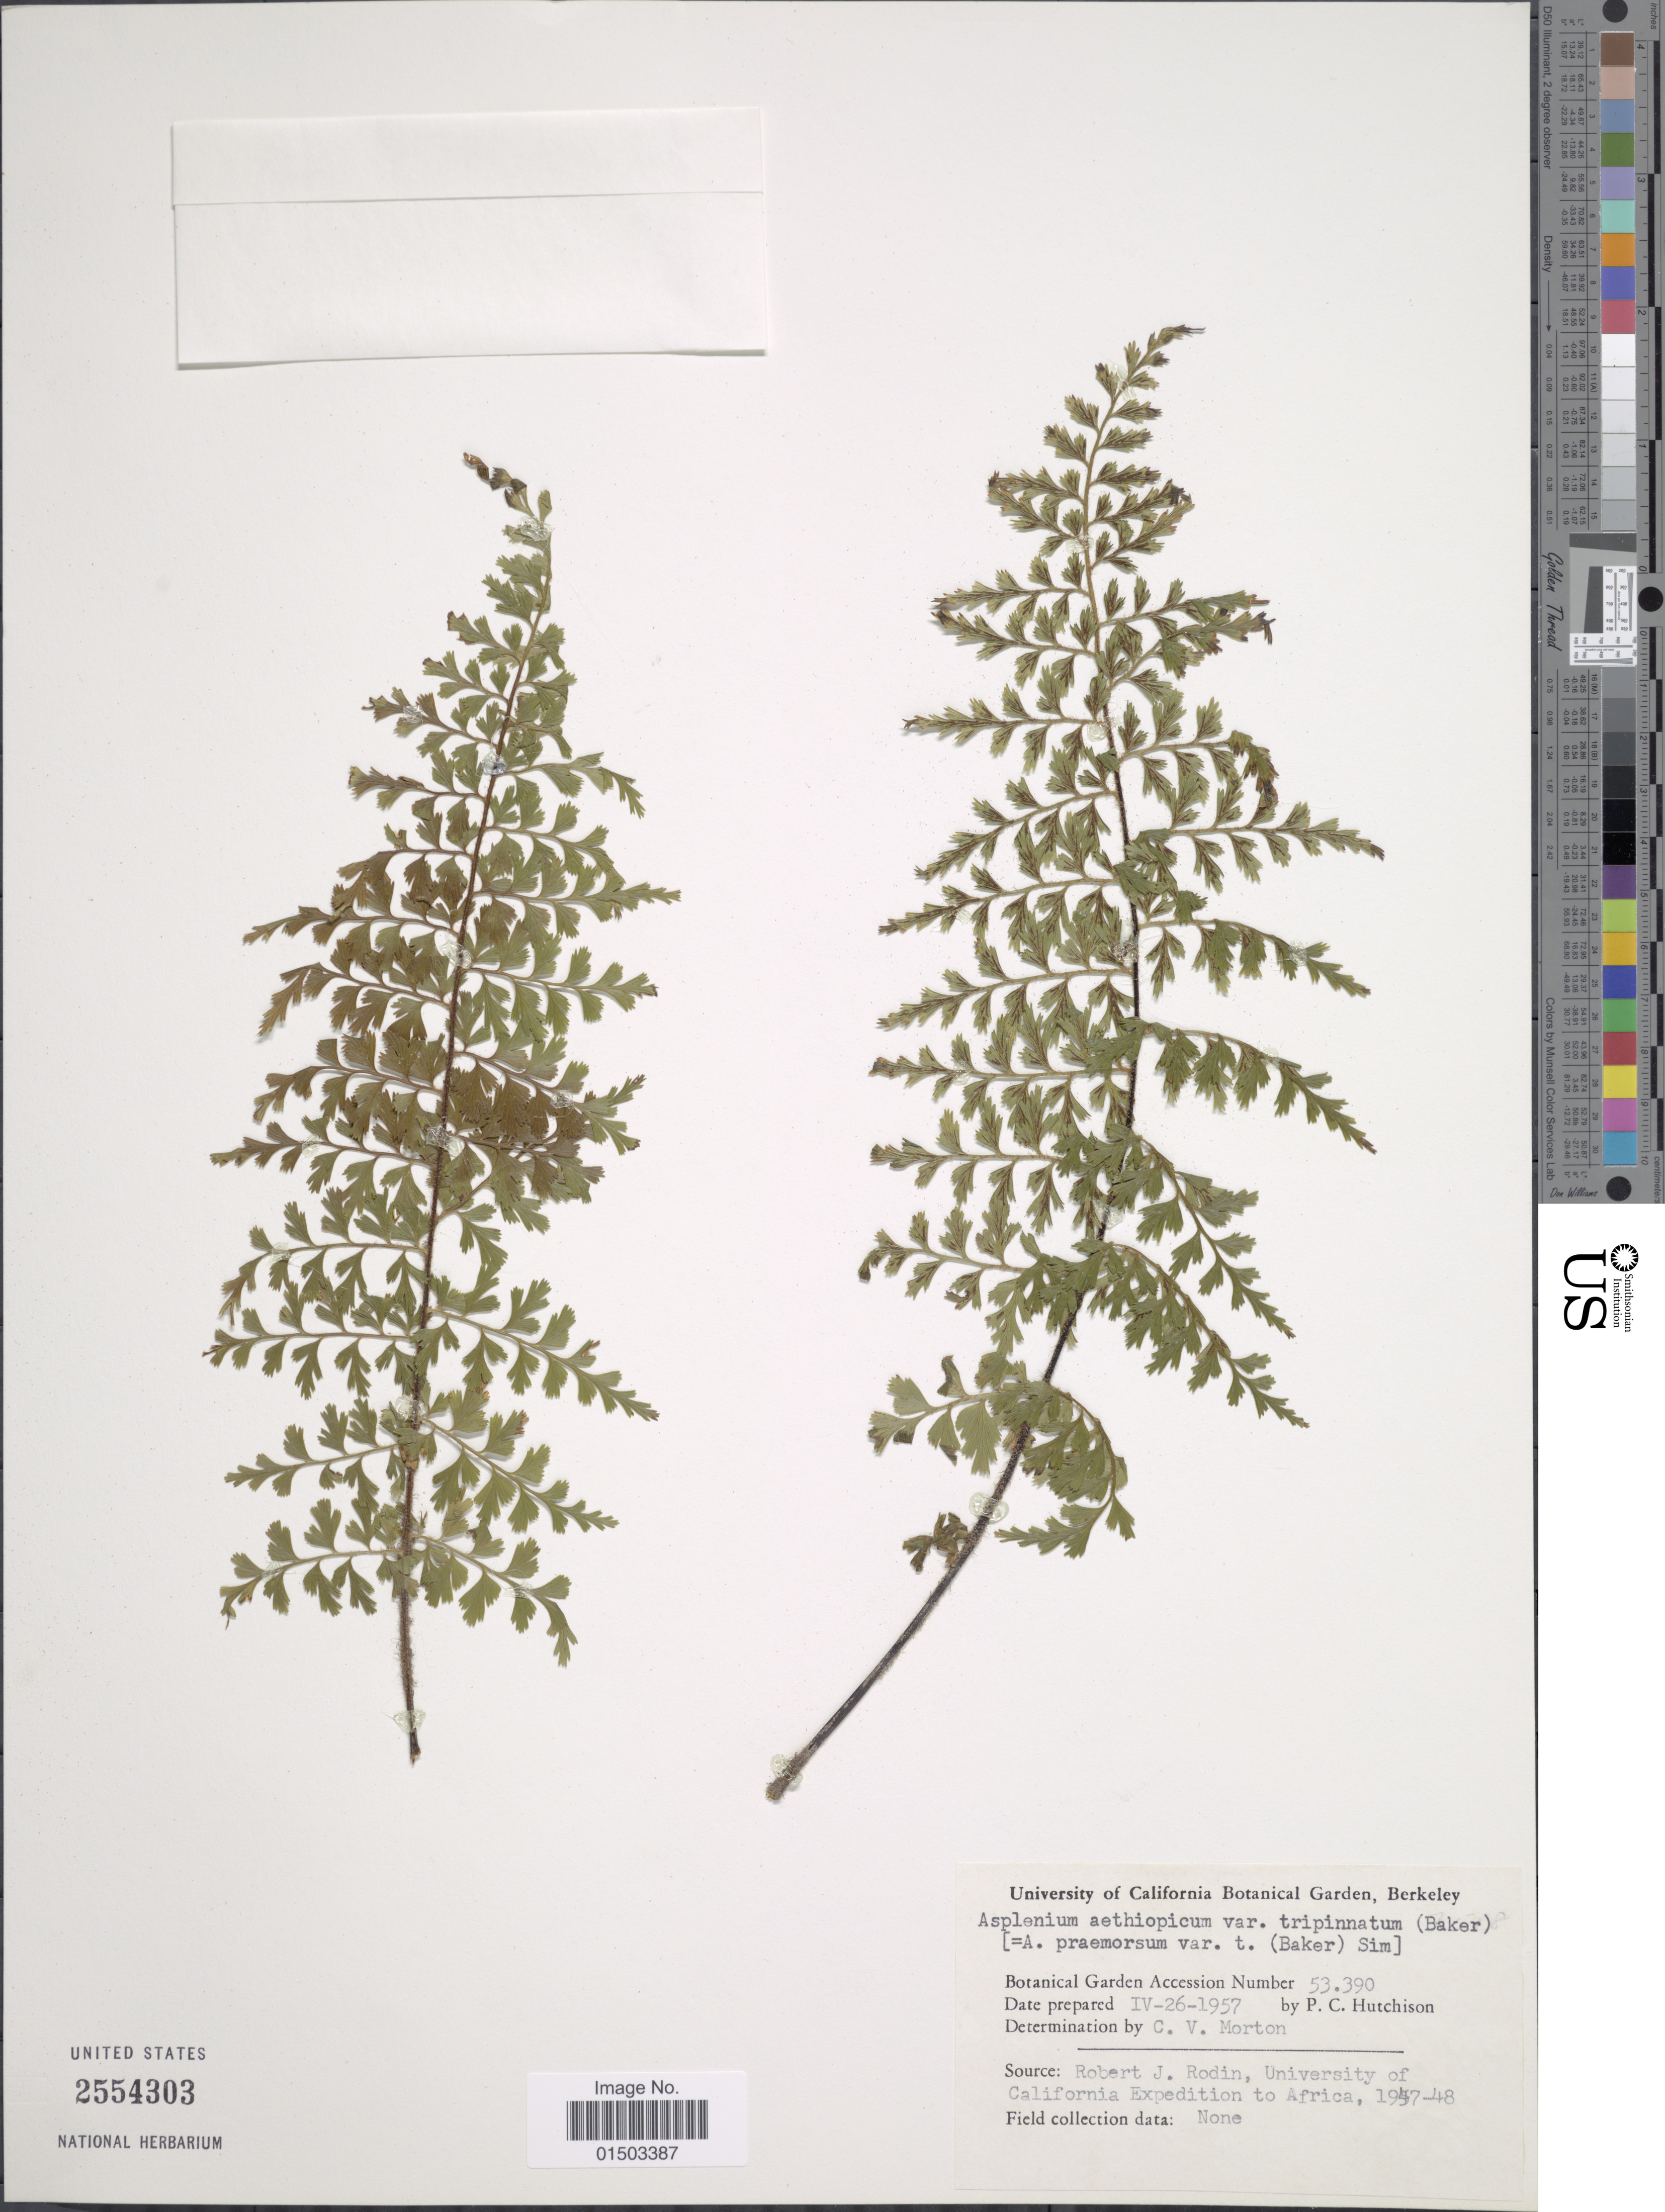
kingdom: Plantae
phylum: Tracheophyta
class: Polypodiopsida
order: Polypodiales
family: Aspleniaceae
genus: Asplenium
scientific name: Asplenium aethiopicum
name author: (Burm. f.) Bech.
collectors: P. C. Hutchison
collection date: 1957-04-26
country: United States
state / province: California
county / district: Alameda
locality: University of California Botanical Garden, Berkeley. Accession number 53.390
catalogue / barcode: US 2554303